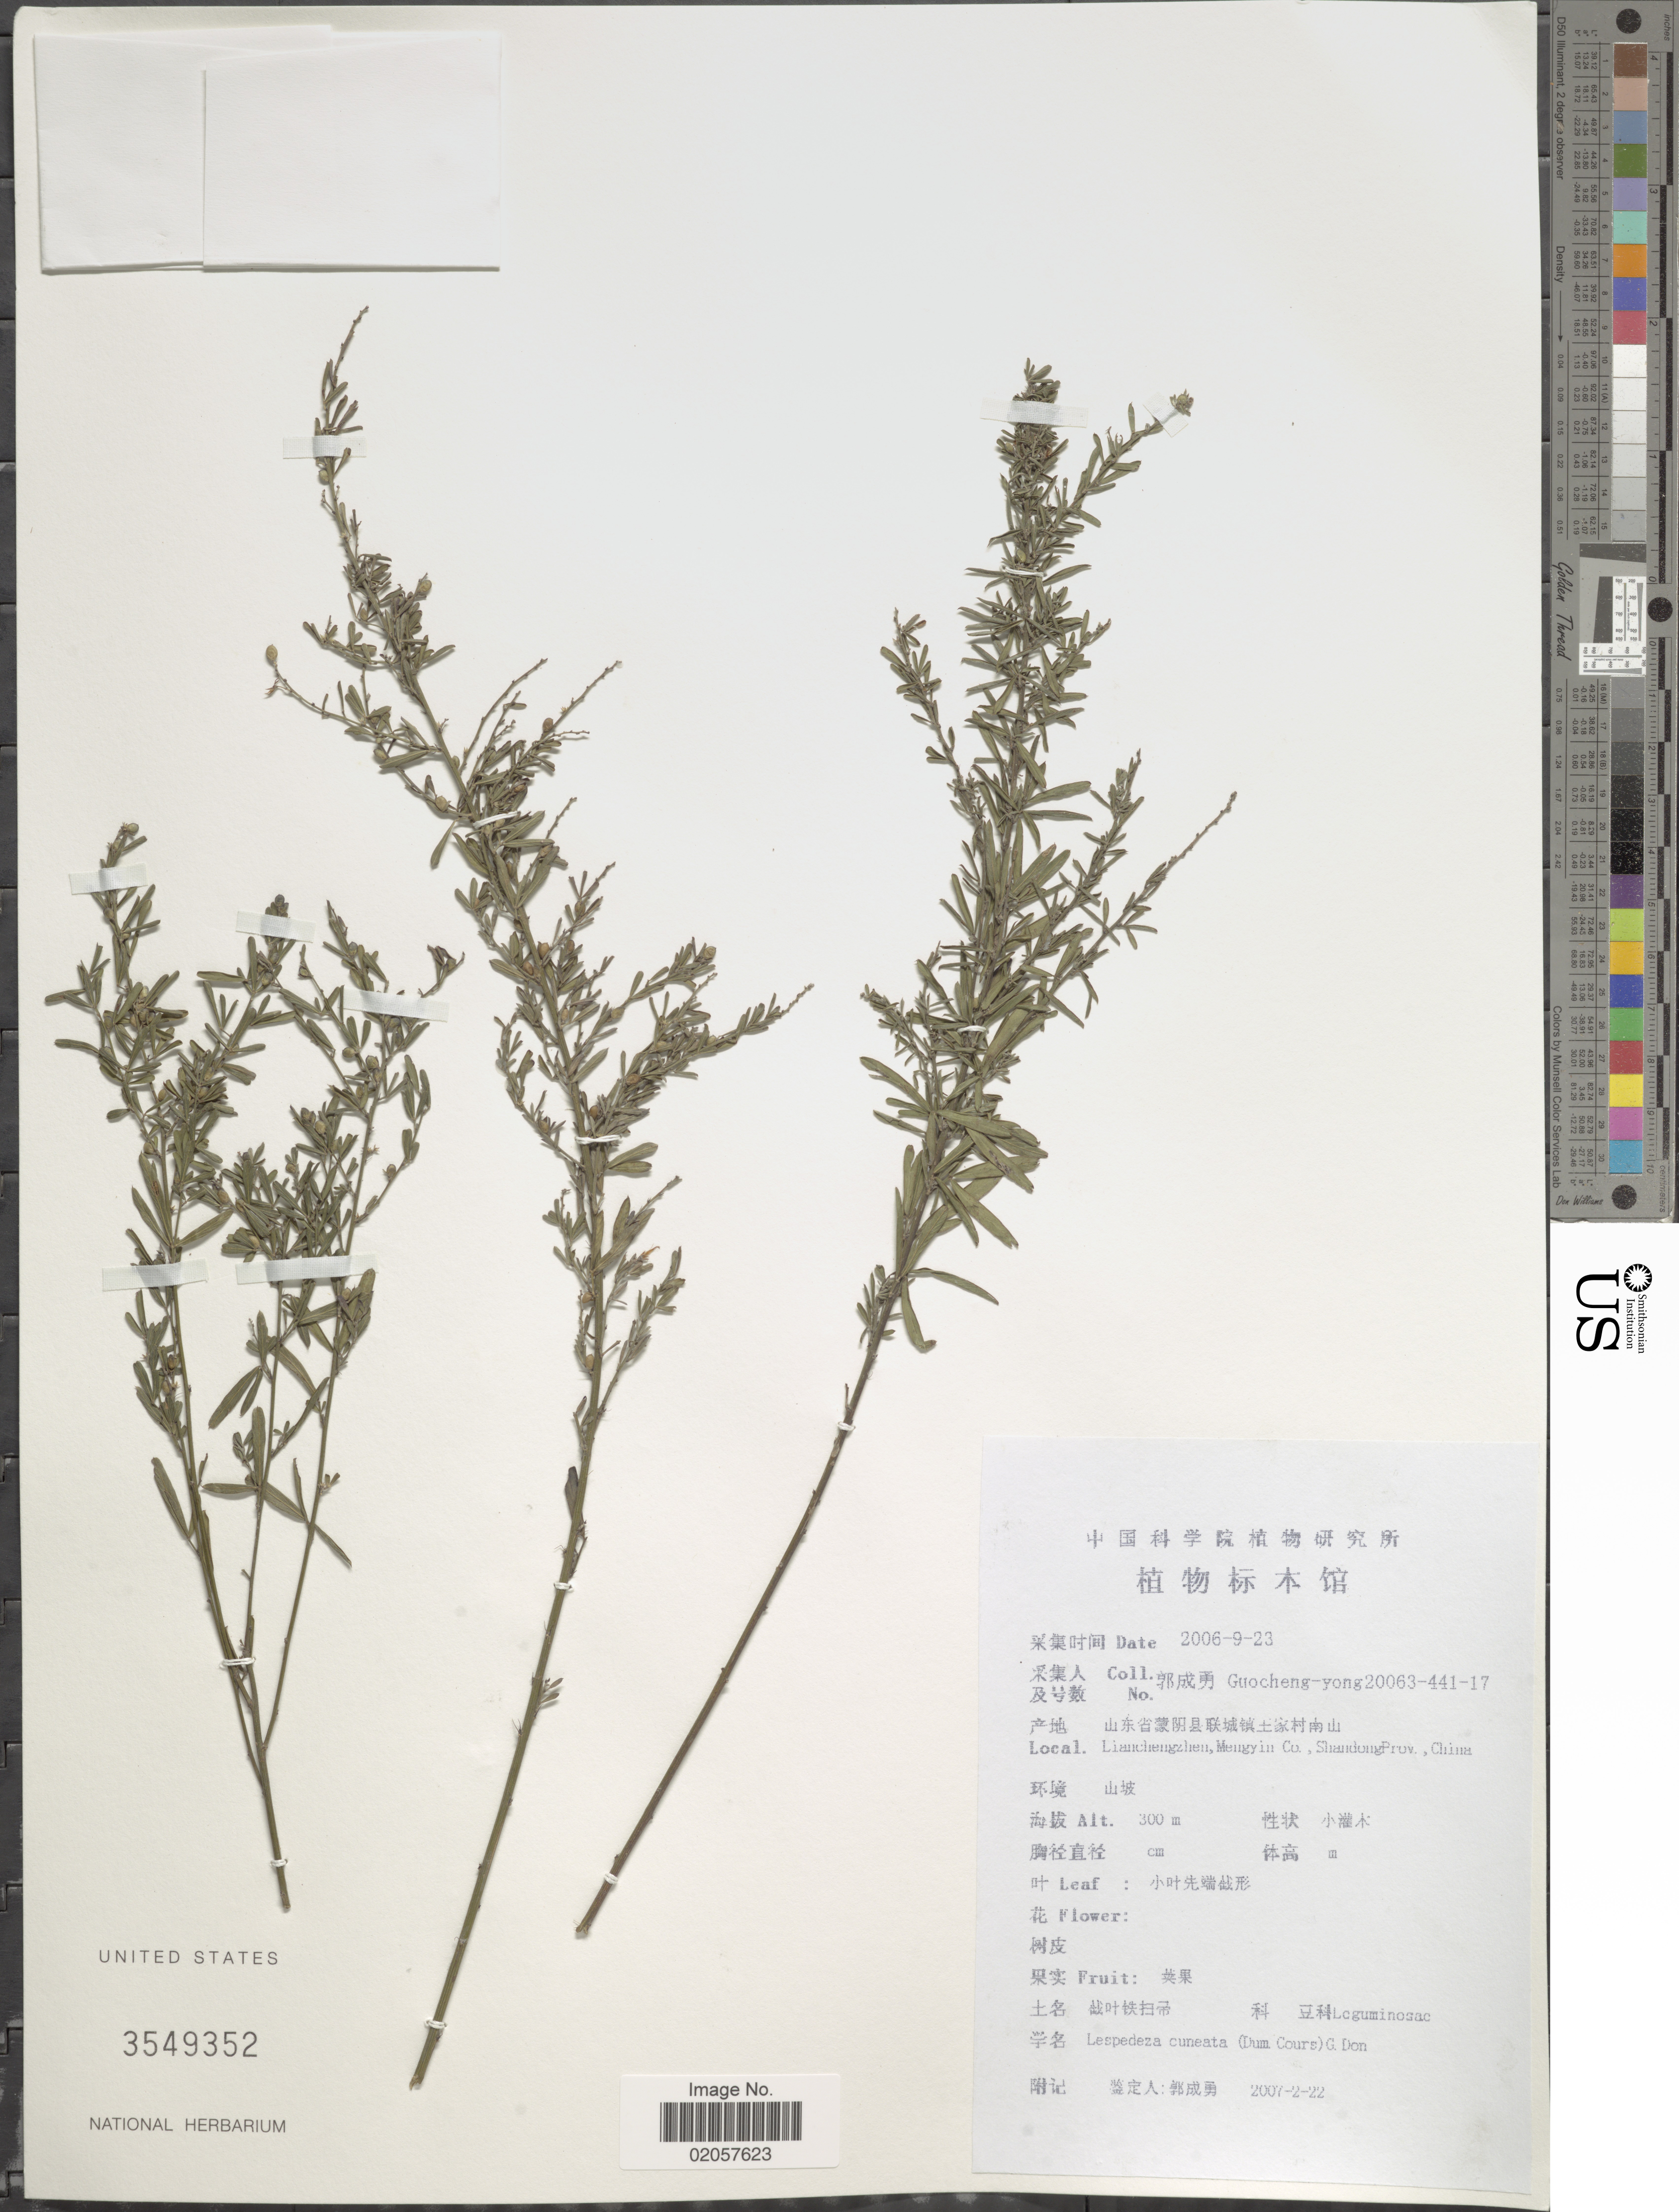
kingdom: Plantae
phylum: Tracheophyta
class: Magnoliopsida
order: Fabales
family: Fabaceae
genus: Lespedeza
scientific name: Lespedeza cuneata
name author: (Dum. Cours.) G. Don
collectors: Guo cheng-yong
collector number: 20063-441-17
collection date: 2007-02-22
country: China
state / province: Shandong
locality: Lianchengzhen, Mengyin Co.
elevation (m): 300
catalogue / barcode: US 3549352